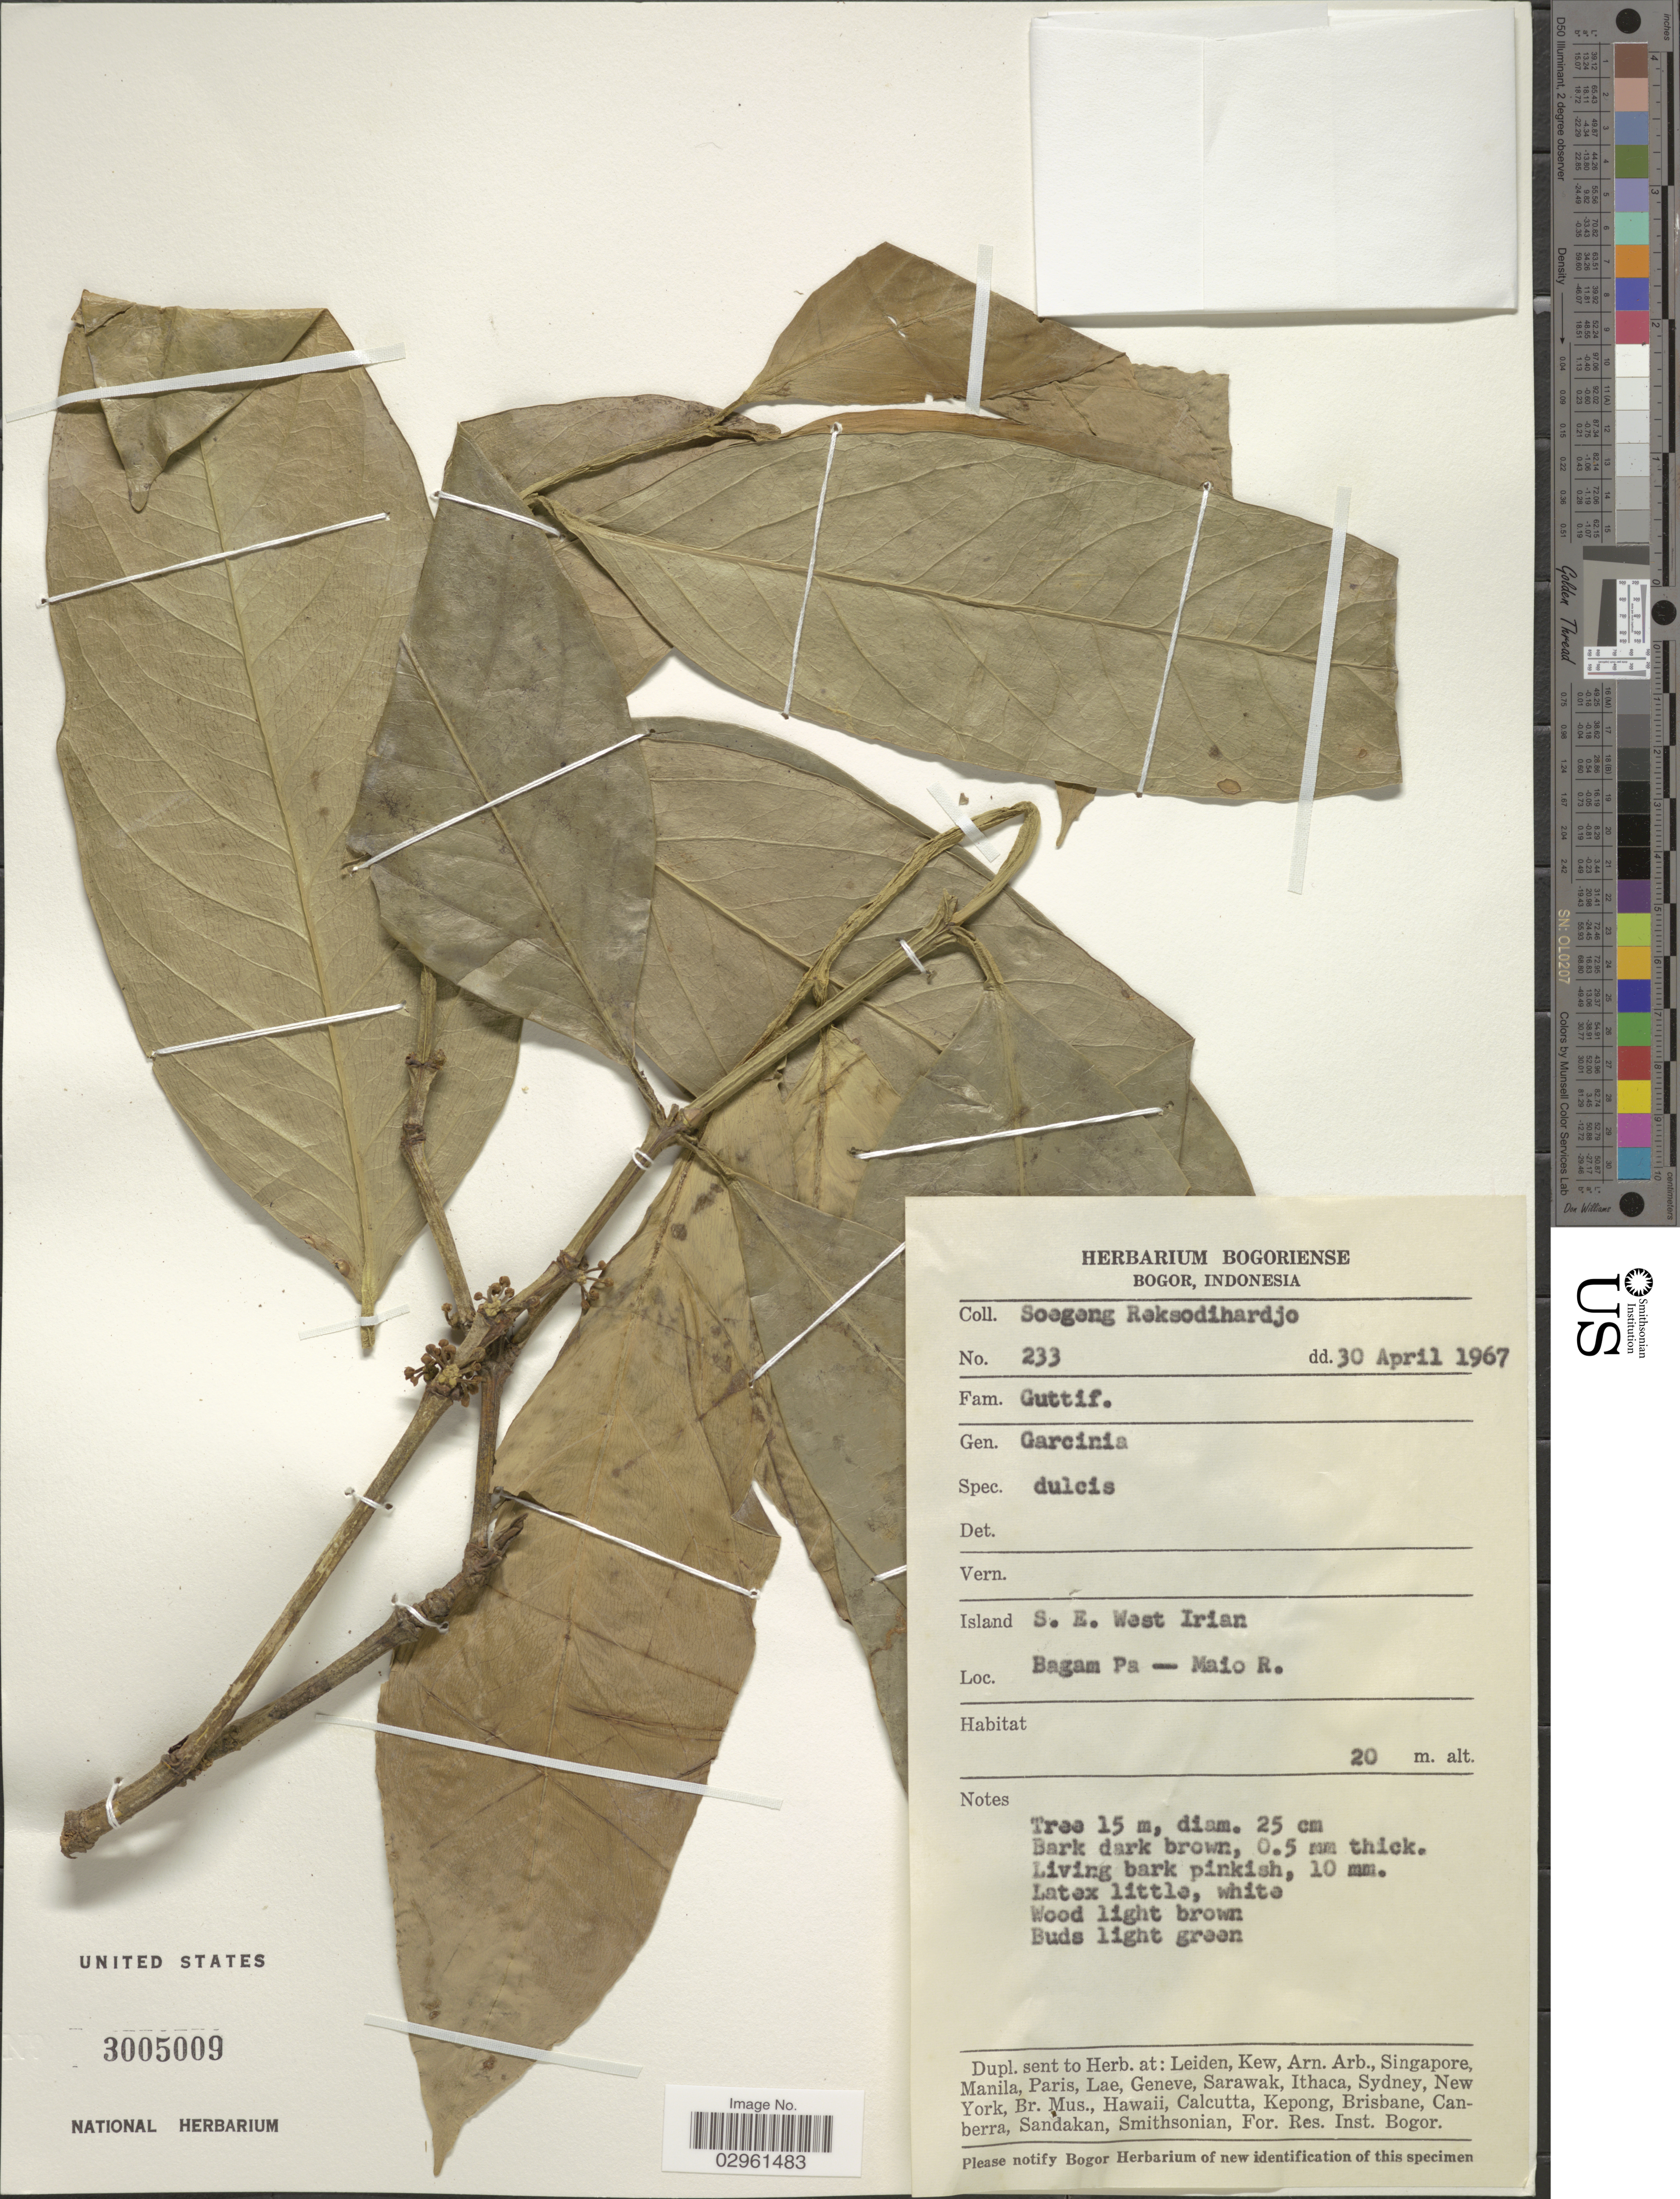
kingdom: Plantae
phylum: Tracheophyta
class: Magnoliopsida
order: Malpighiales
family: Clusiaceae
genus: Garcinia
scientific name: Garcinia dulcis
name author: (Roxb.) Kurz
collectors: S. Reksodihardjo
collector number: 233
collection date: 1967-04-30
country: Indonesia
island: New Guinea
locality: Island S. E. West Irian, Bagam Pa - Maio R.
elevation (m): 20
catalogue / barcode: US 3005009